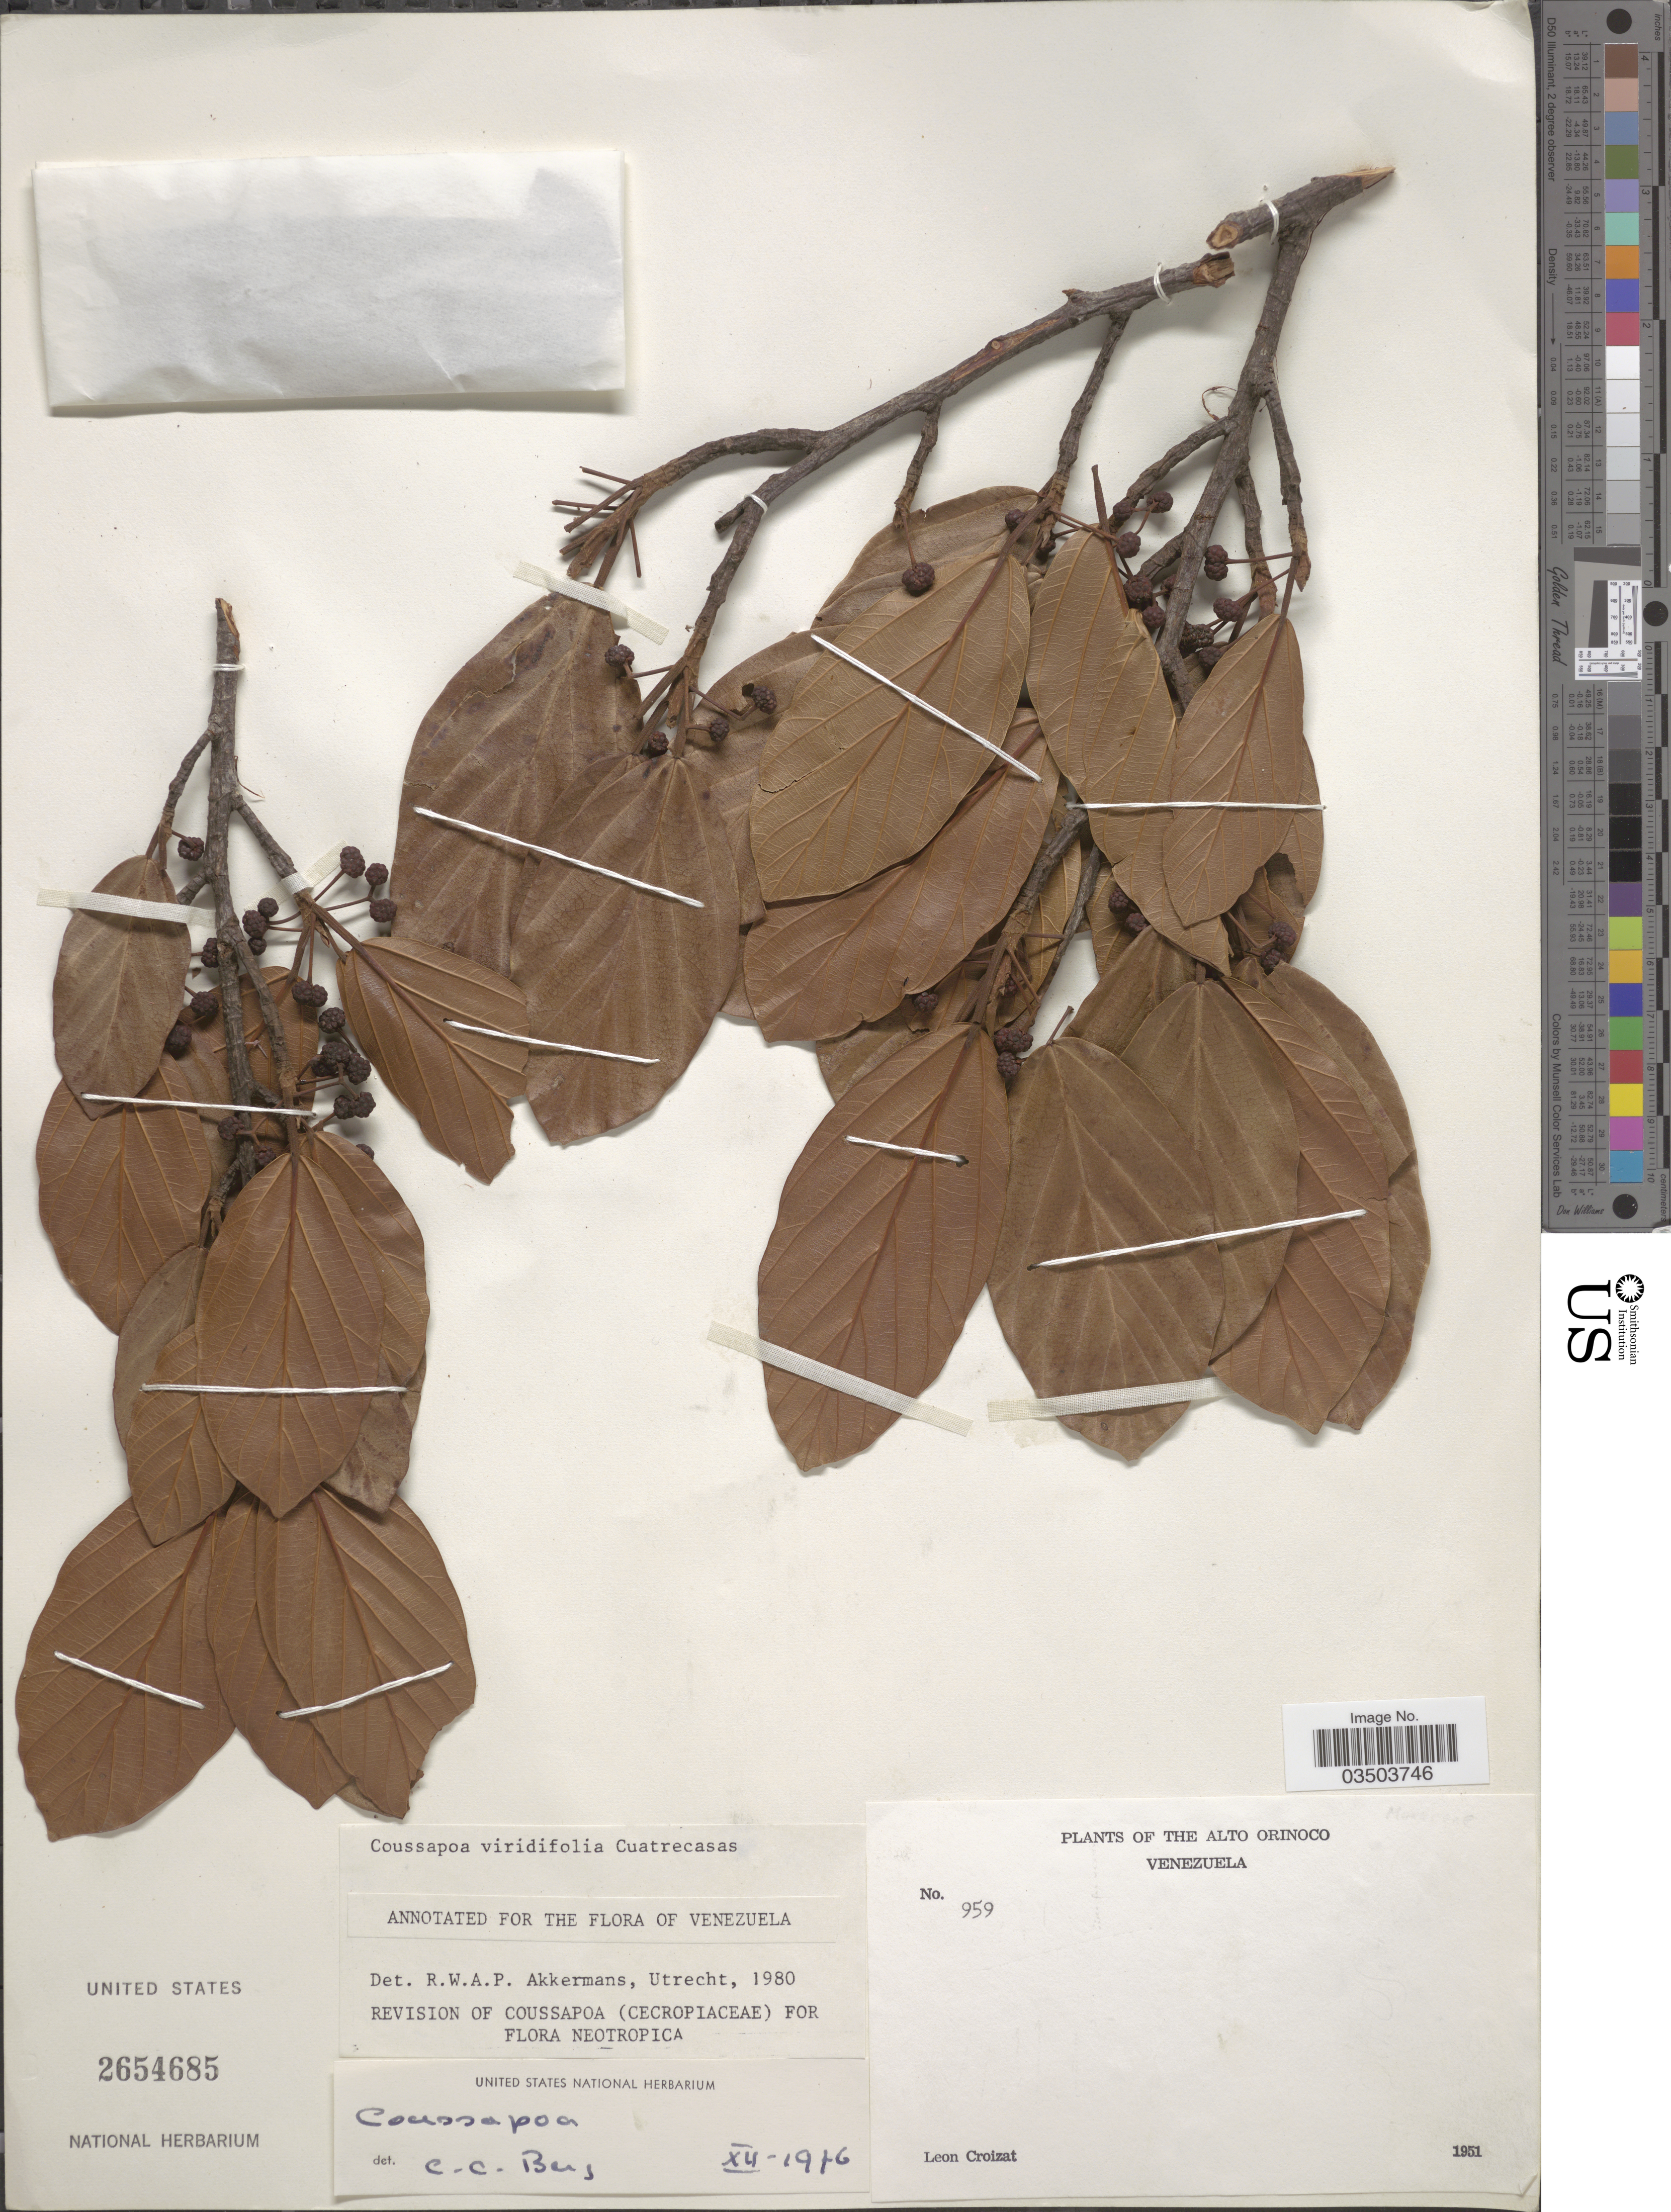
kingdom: Plantae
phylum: Tracheophyta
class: Magnoliopsida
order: Rosales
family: Urticaceae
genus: Coussapoa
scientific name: Coussapoa viridifolia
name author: Cuatrec.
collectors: L. C. M. Croizat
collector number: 959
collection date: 1951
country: Venezuela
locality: The Alto Orinoco.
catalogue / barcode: US 2654685